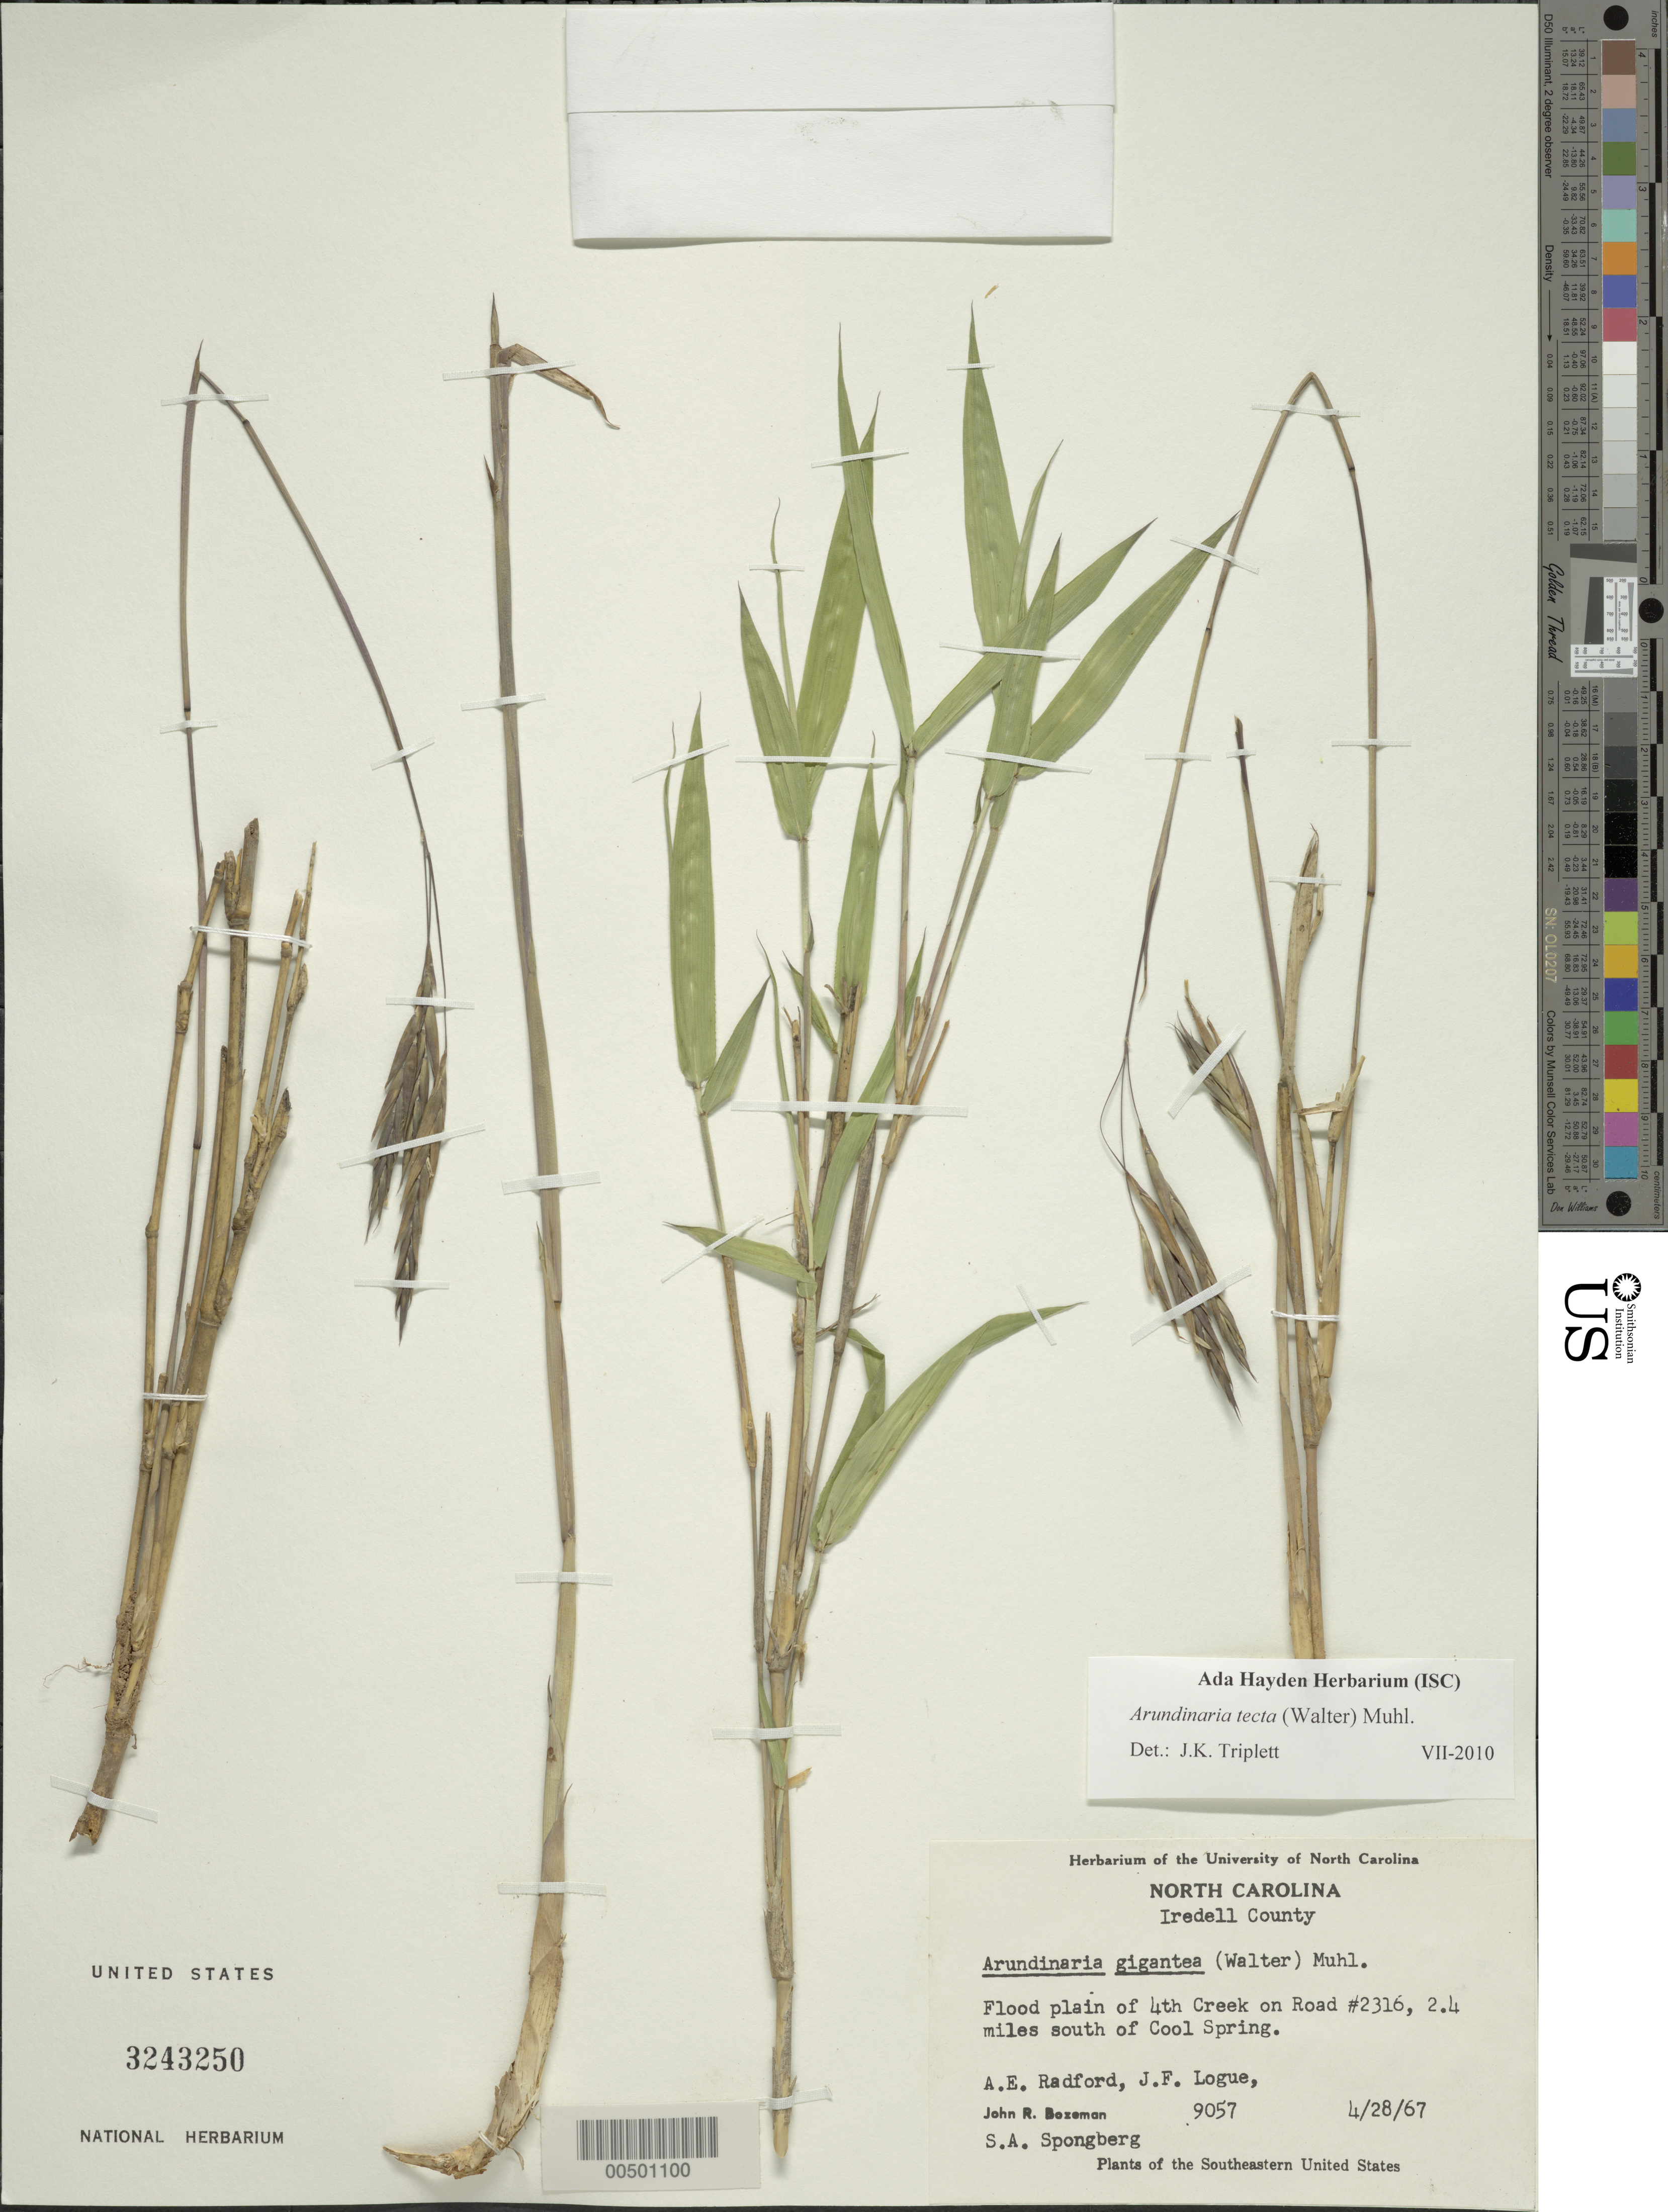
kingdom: Plantae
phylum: Tracheophyta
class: Liliopsida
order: Poales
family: Poaceae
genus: Arundinaria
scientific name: Arundinaria tecta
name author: (Walter) Muhl.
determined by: Triplett, J. K.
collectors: J. R. Bozeman, A. E. Radford, J. Logue & S. A.Spongberg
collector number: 9057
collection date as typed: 28 Apr 1967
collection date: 1967-04-28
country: United States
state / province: North Carolina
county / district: Iredell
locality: Flood plain of 4th creek on road 2316, 2.4 miles s of cool spring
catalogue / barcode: US 3243250